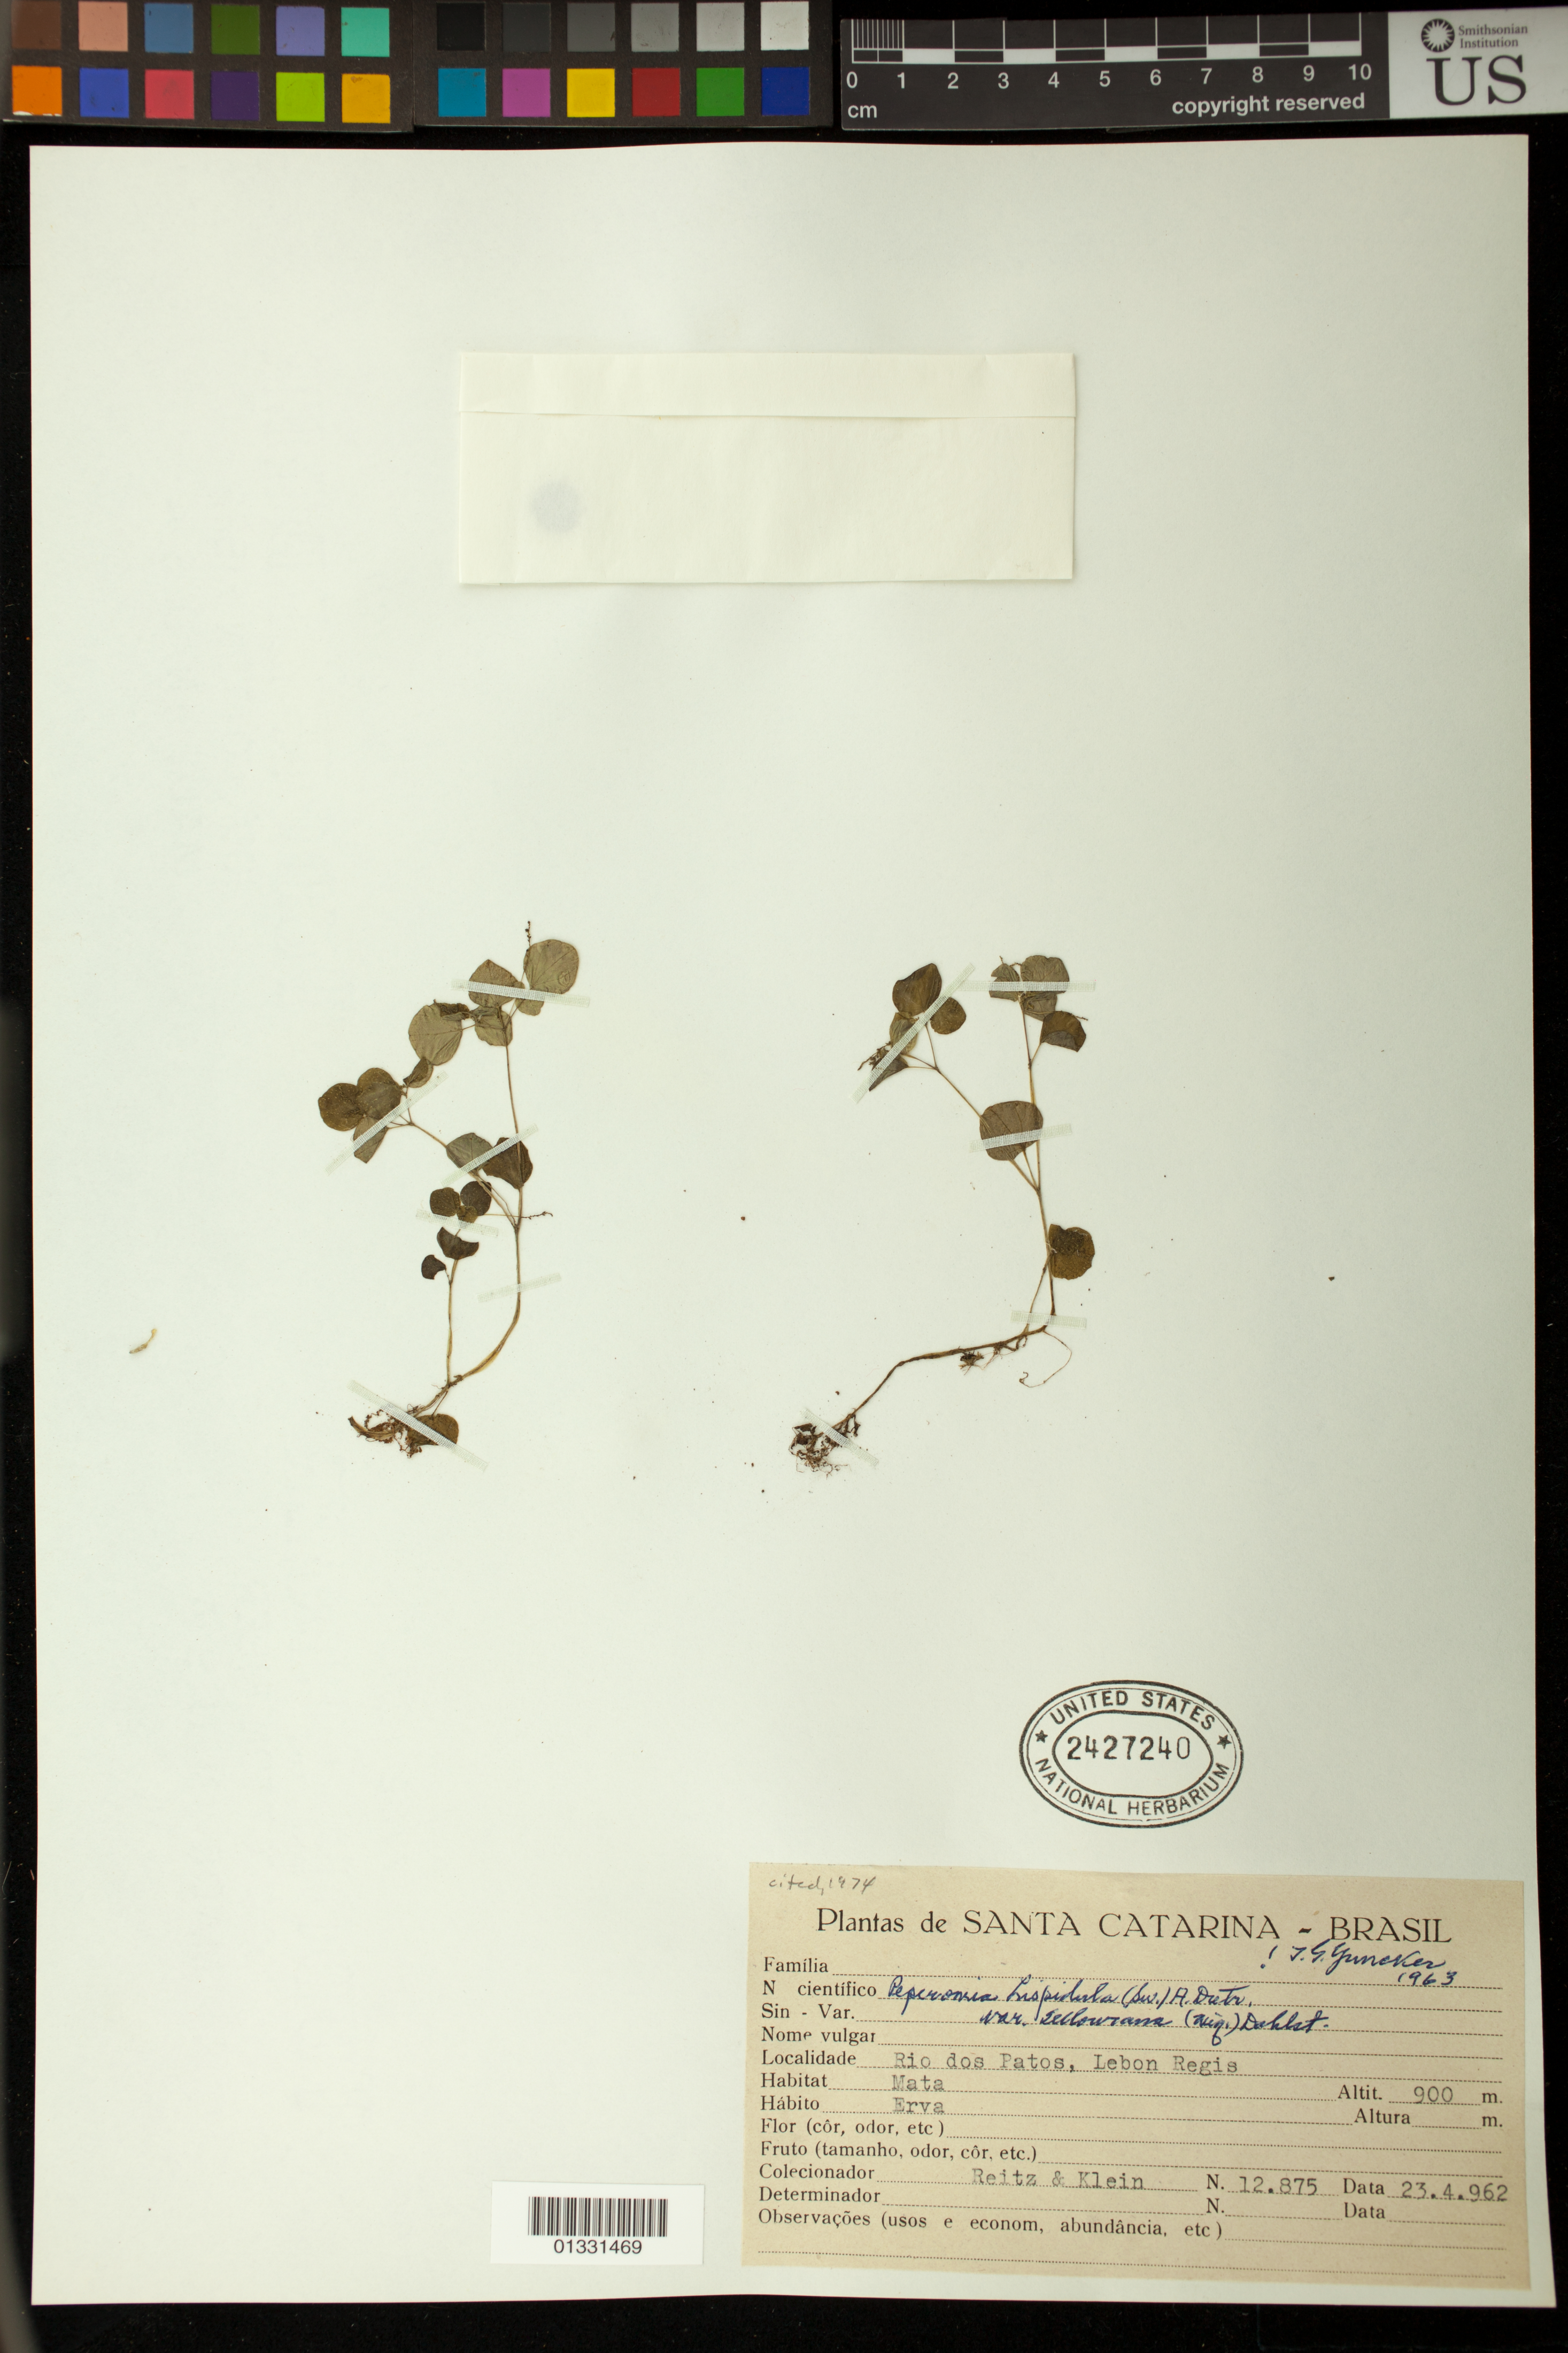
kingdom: Plantae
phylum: Tracheophyta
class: Magnoliopsida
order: Piperales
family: Piperaceae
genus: Peperomia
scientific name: Peperomia hispidula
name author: (Sw.) A. Dietr.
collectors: R. Reitz & R. M. Klein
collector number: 12875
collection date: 1962-04-23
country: Brazil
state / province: Santa Catarina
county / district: Lebon Régis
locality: Rio dos Patos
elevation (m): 900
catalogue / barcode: US 2427240